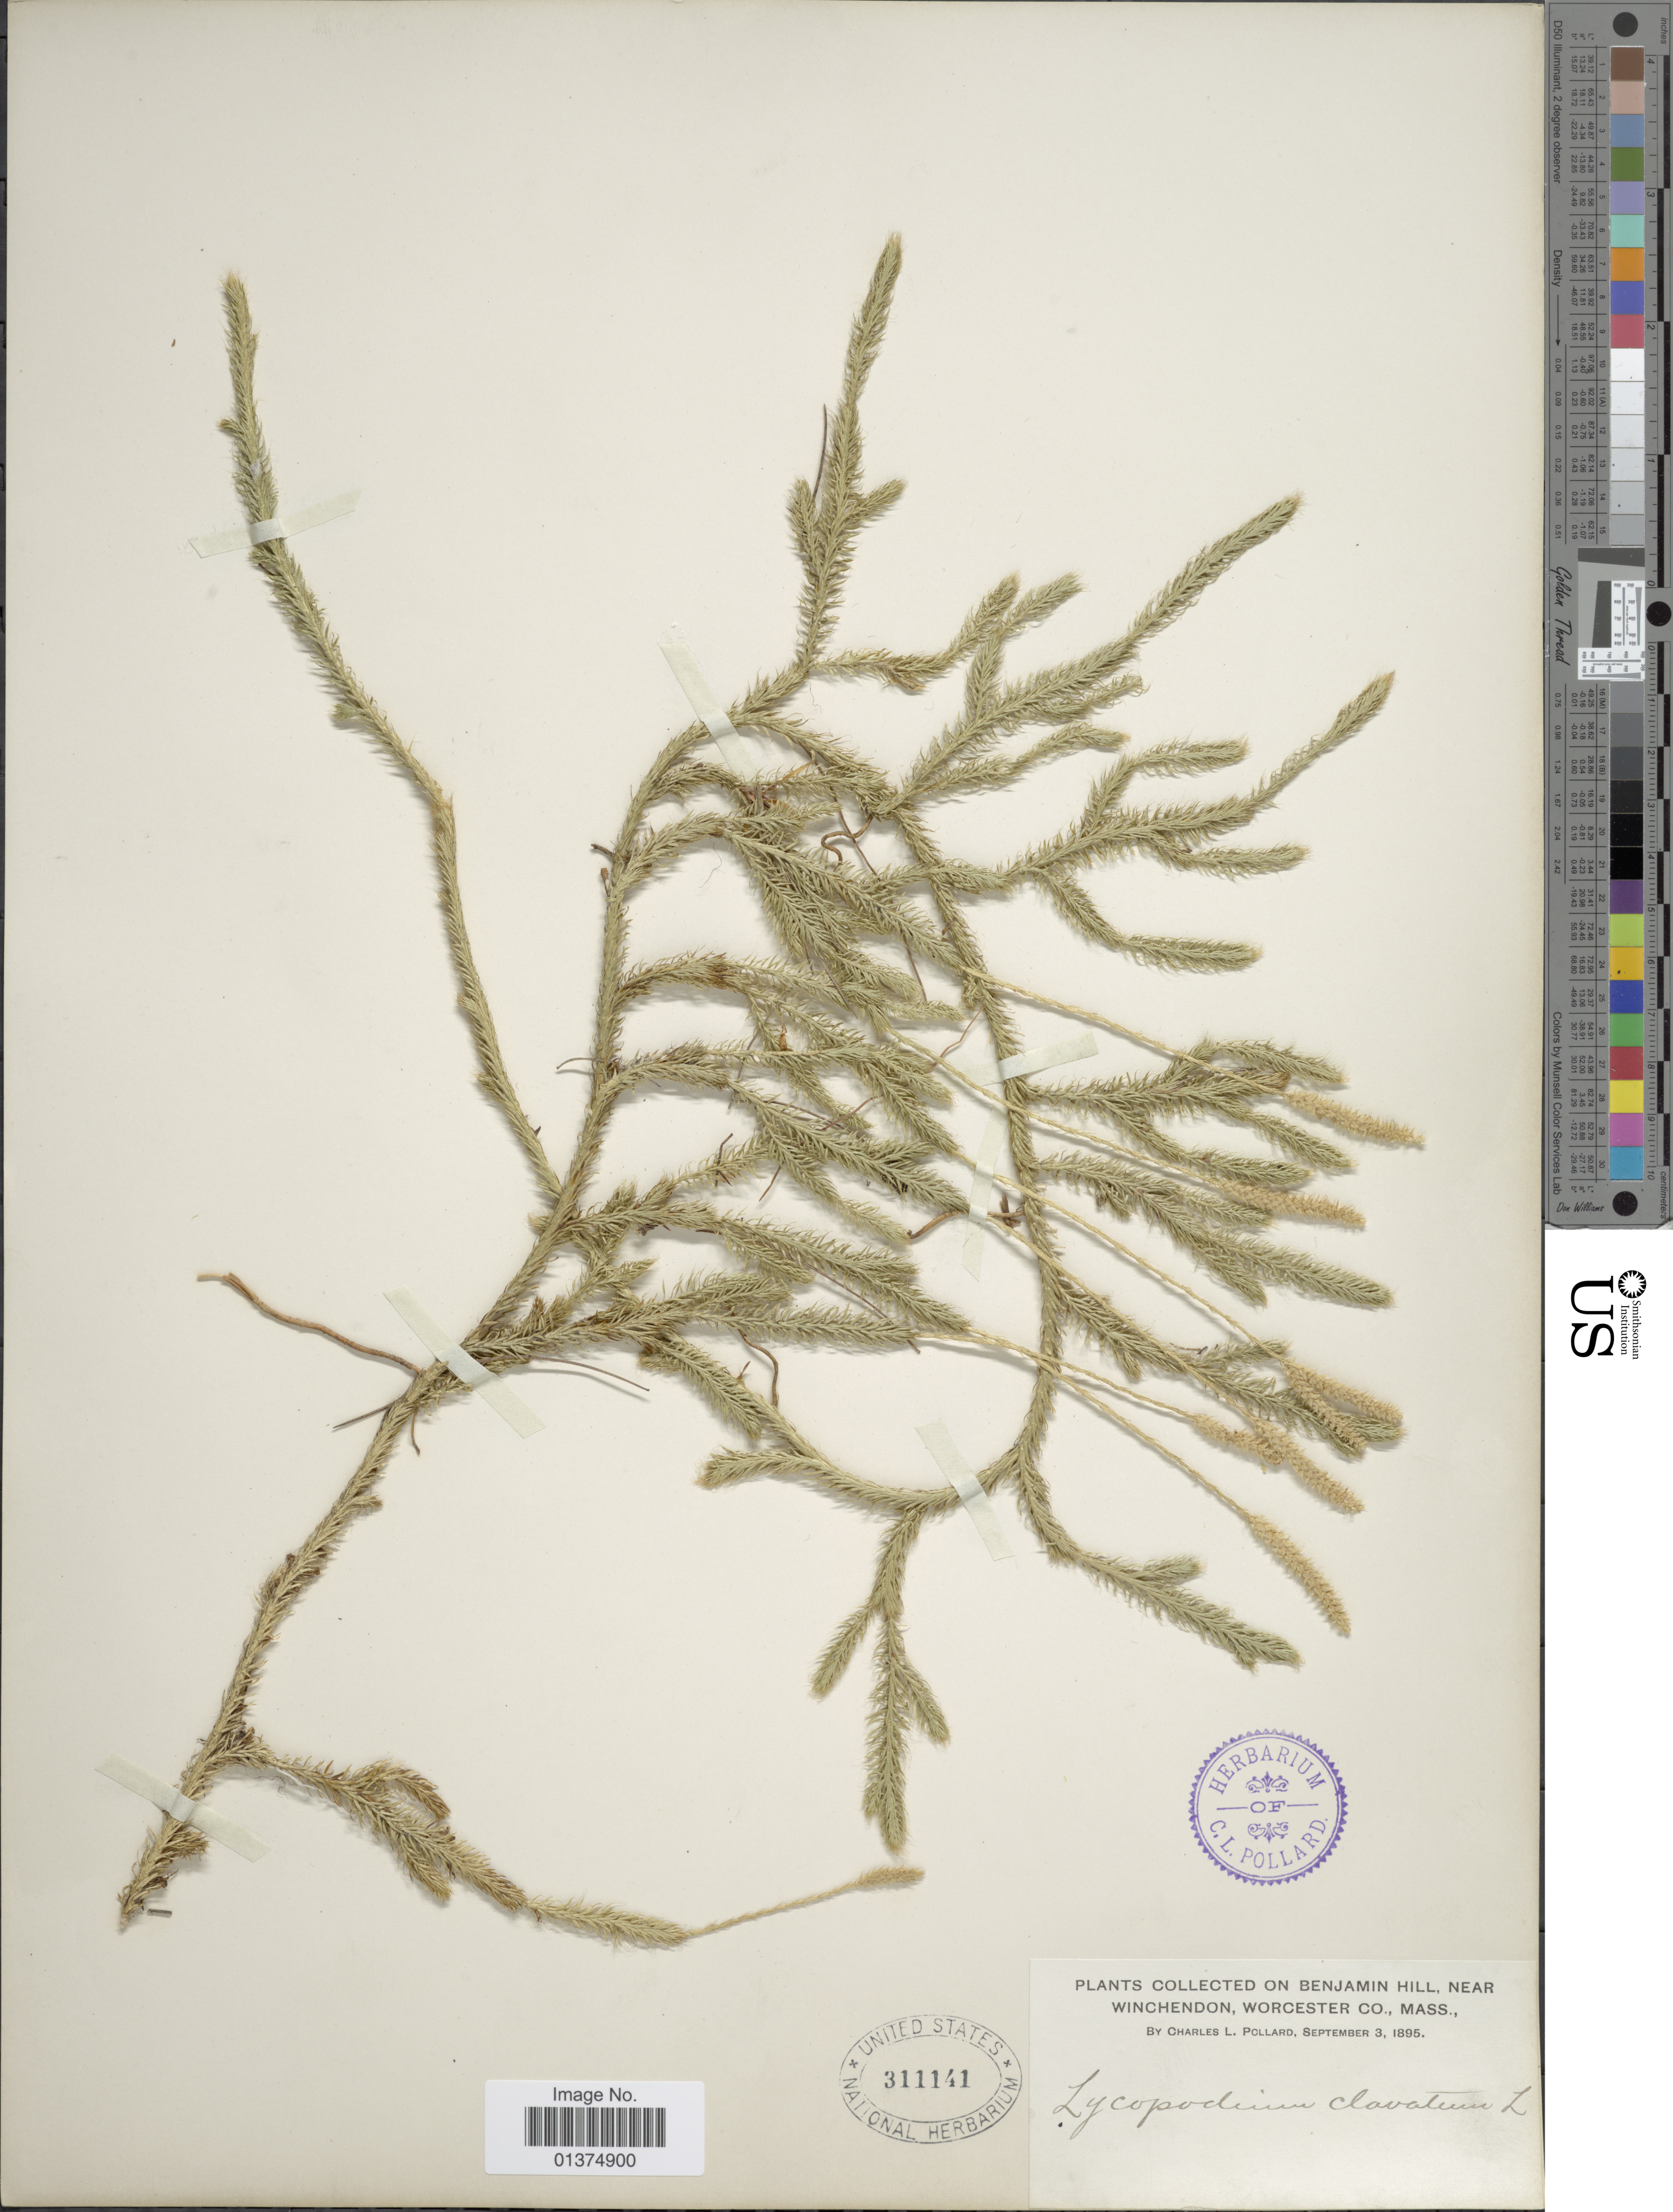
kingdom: Plantae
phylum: Tracheophyta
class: Lycopodiopsida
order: Lycopodiales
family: Lycopodiaceae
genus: Lycopodium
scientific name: Lycopodium lagopus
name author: Zinserl. ex Kuzen.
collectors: C. L. Pollard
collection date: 1895-09-03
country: United States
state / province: Massachusetts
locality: Benjamin Hill, near Winchendon, Worcester Co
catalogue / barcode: US 311141